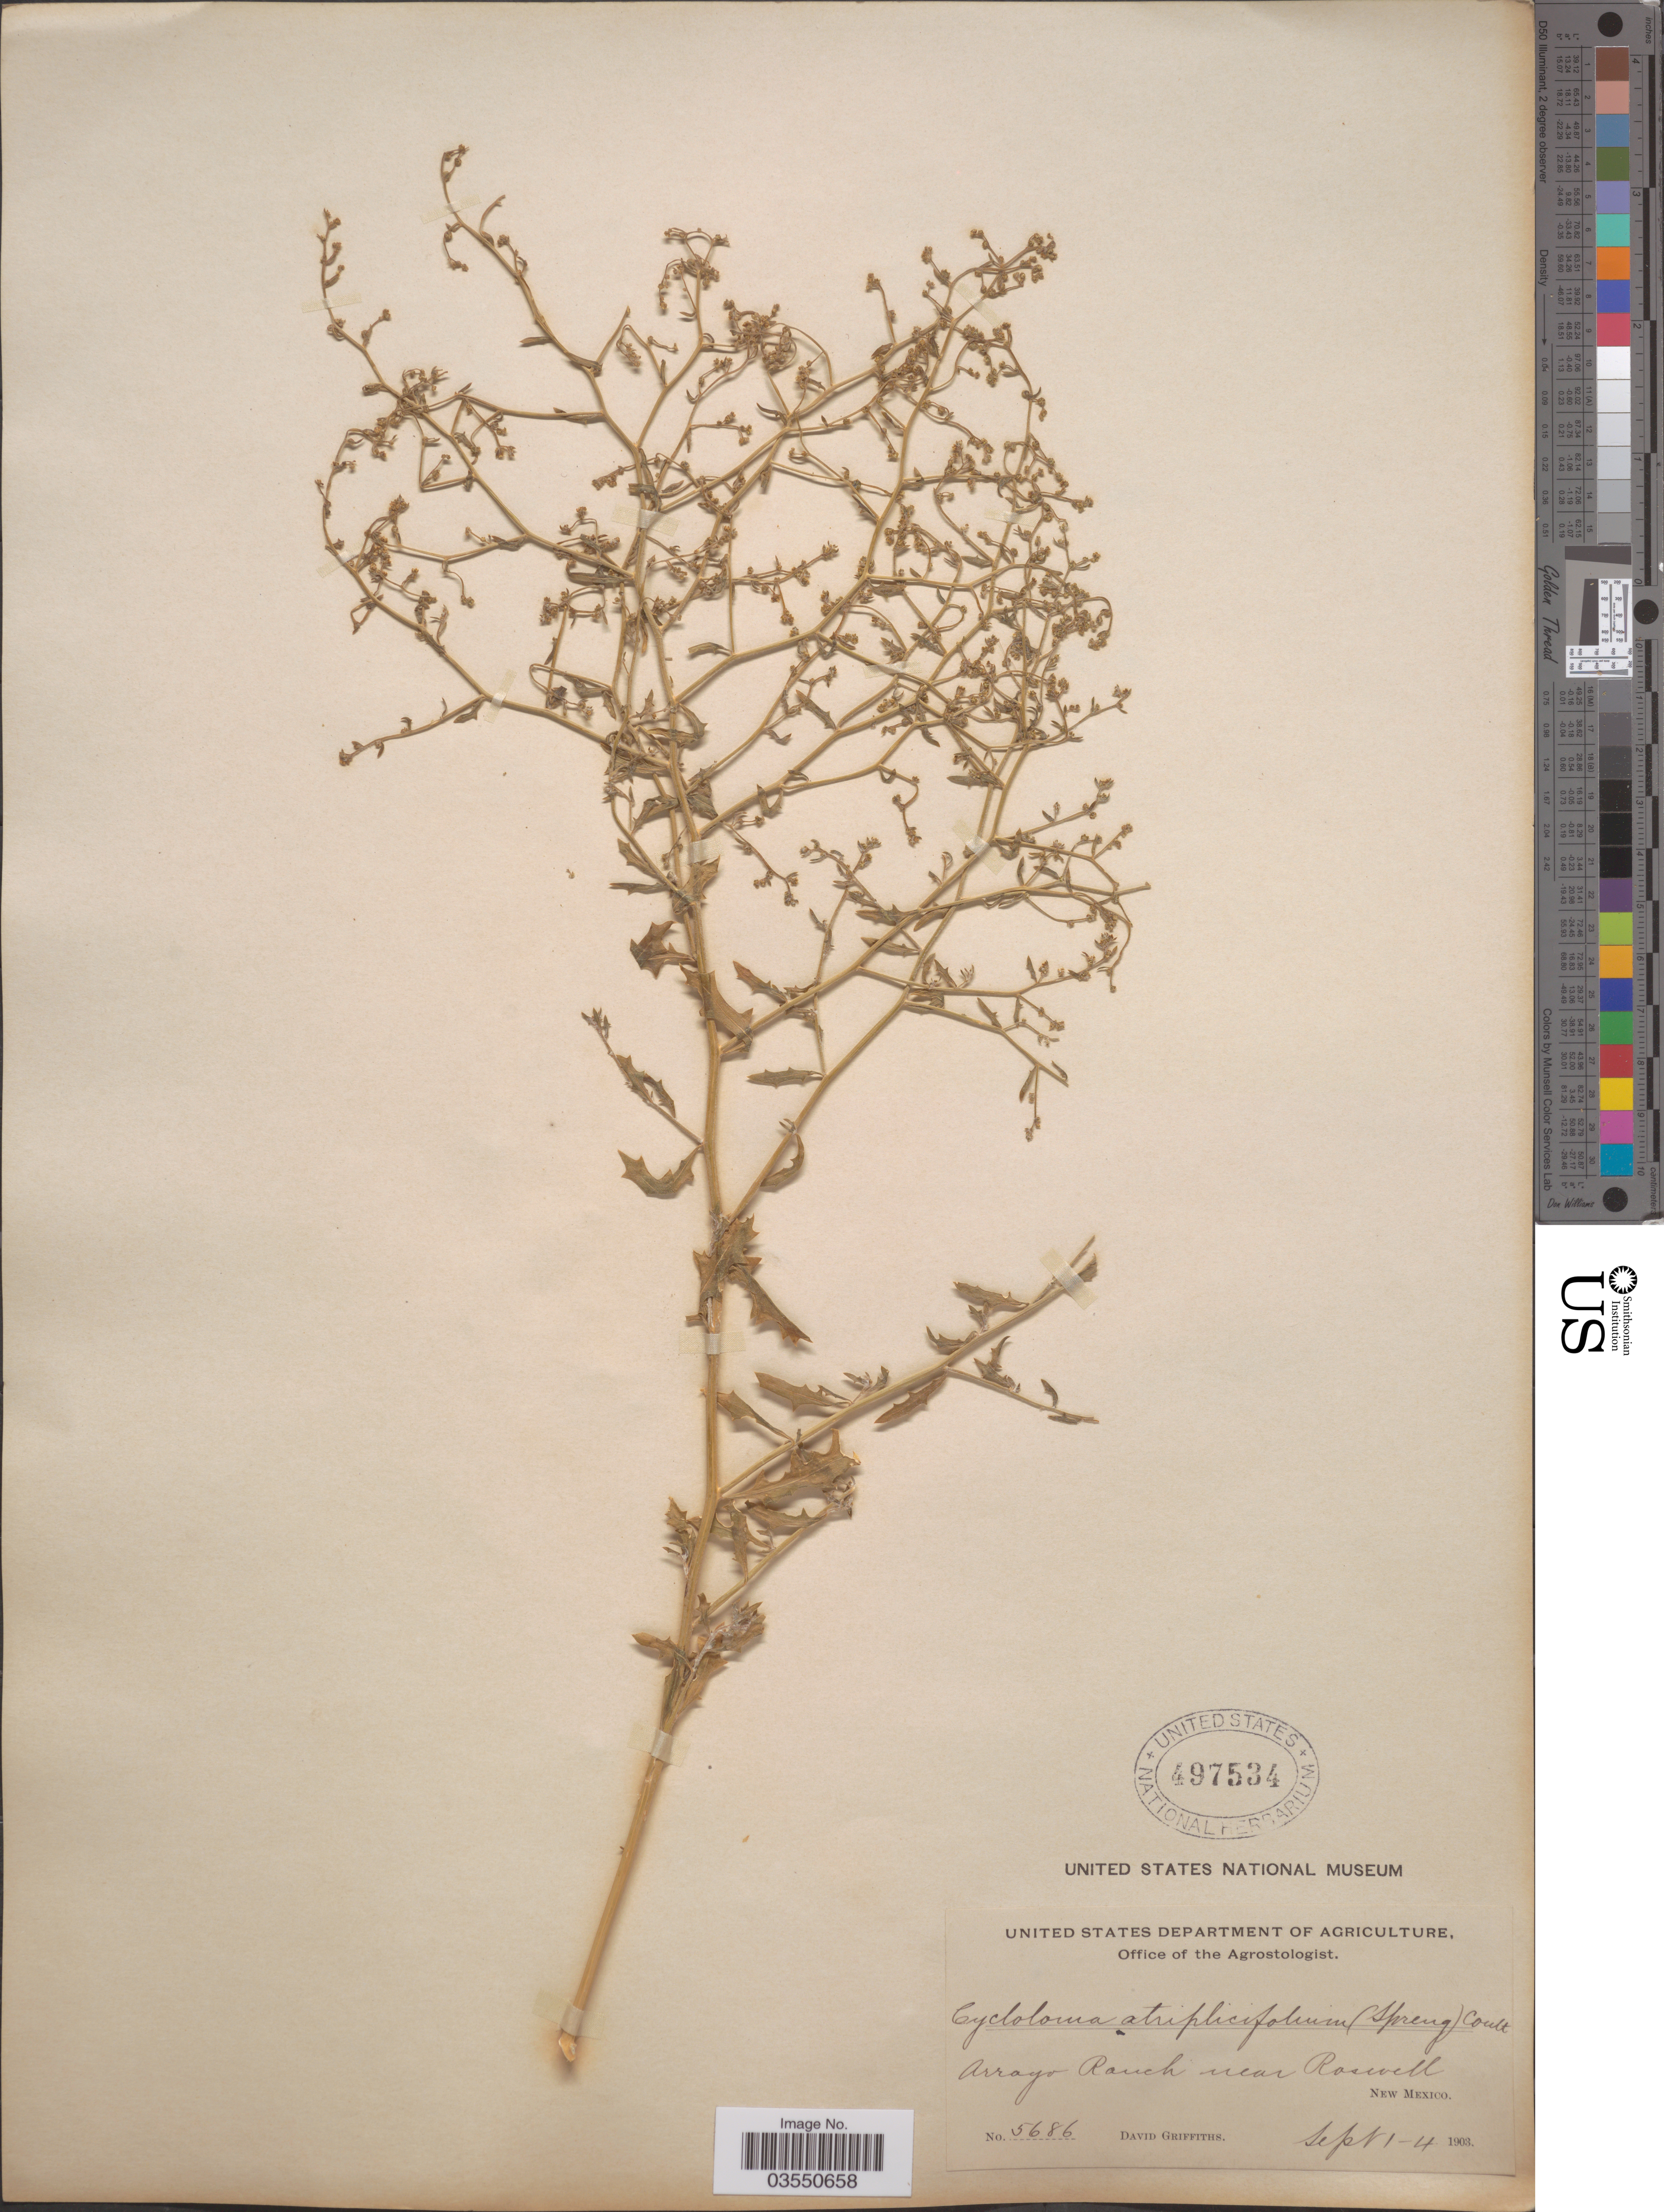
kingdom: Plantae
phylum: Tracheophyta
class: Magnoliopsida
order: Caryophyllales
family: Amaranthaceae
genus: Dysphania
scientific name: Dysphania atriplicifolia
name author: (Spreng.) G. Kadereit et al.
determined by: U.S. National Herbarium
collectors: D. Griffiths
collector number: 5686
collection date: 1903-09-01/1903-09-04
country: United States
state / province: New Mexico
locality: Arrayo Ranch near Roswell.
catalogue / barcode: US 497534